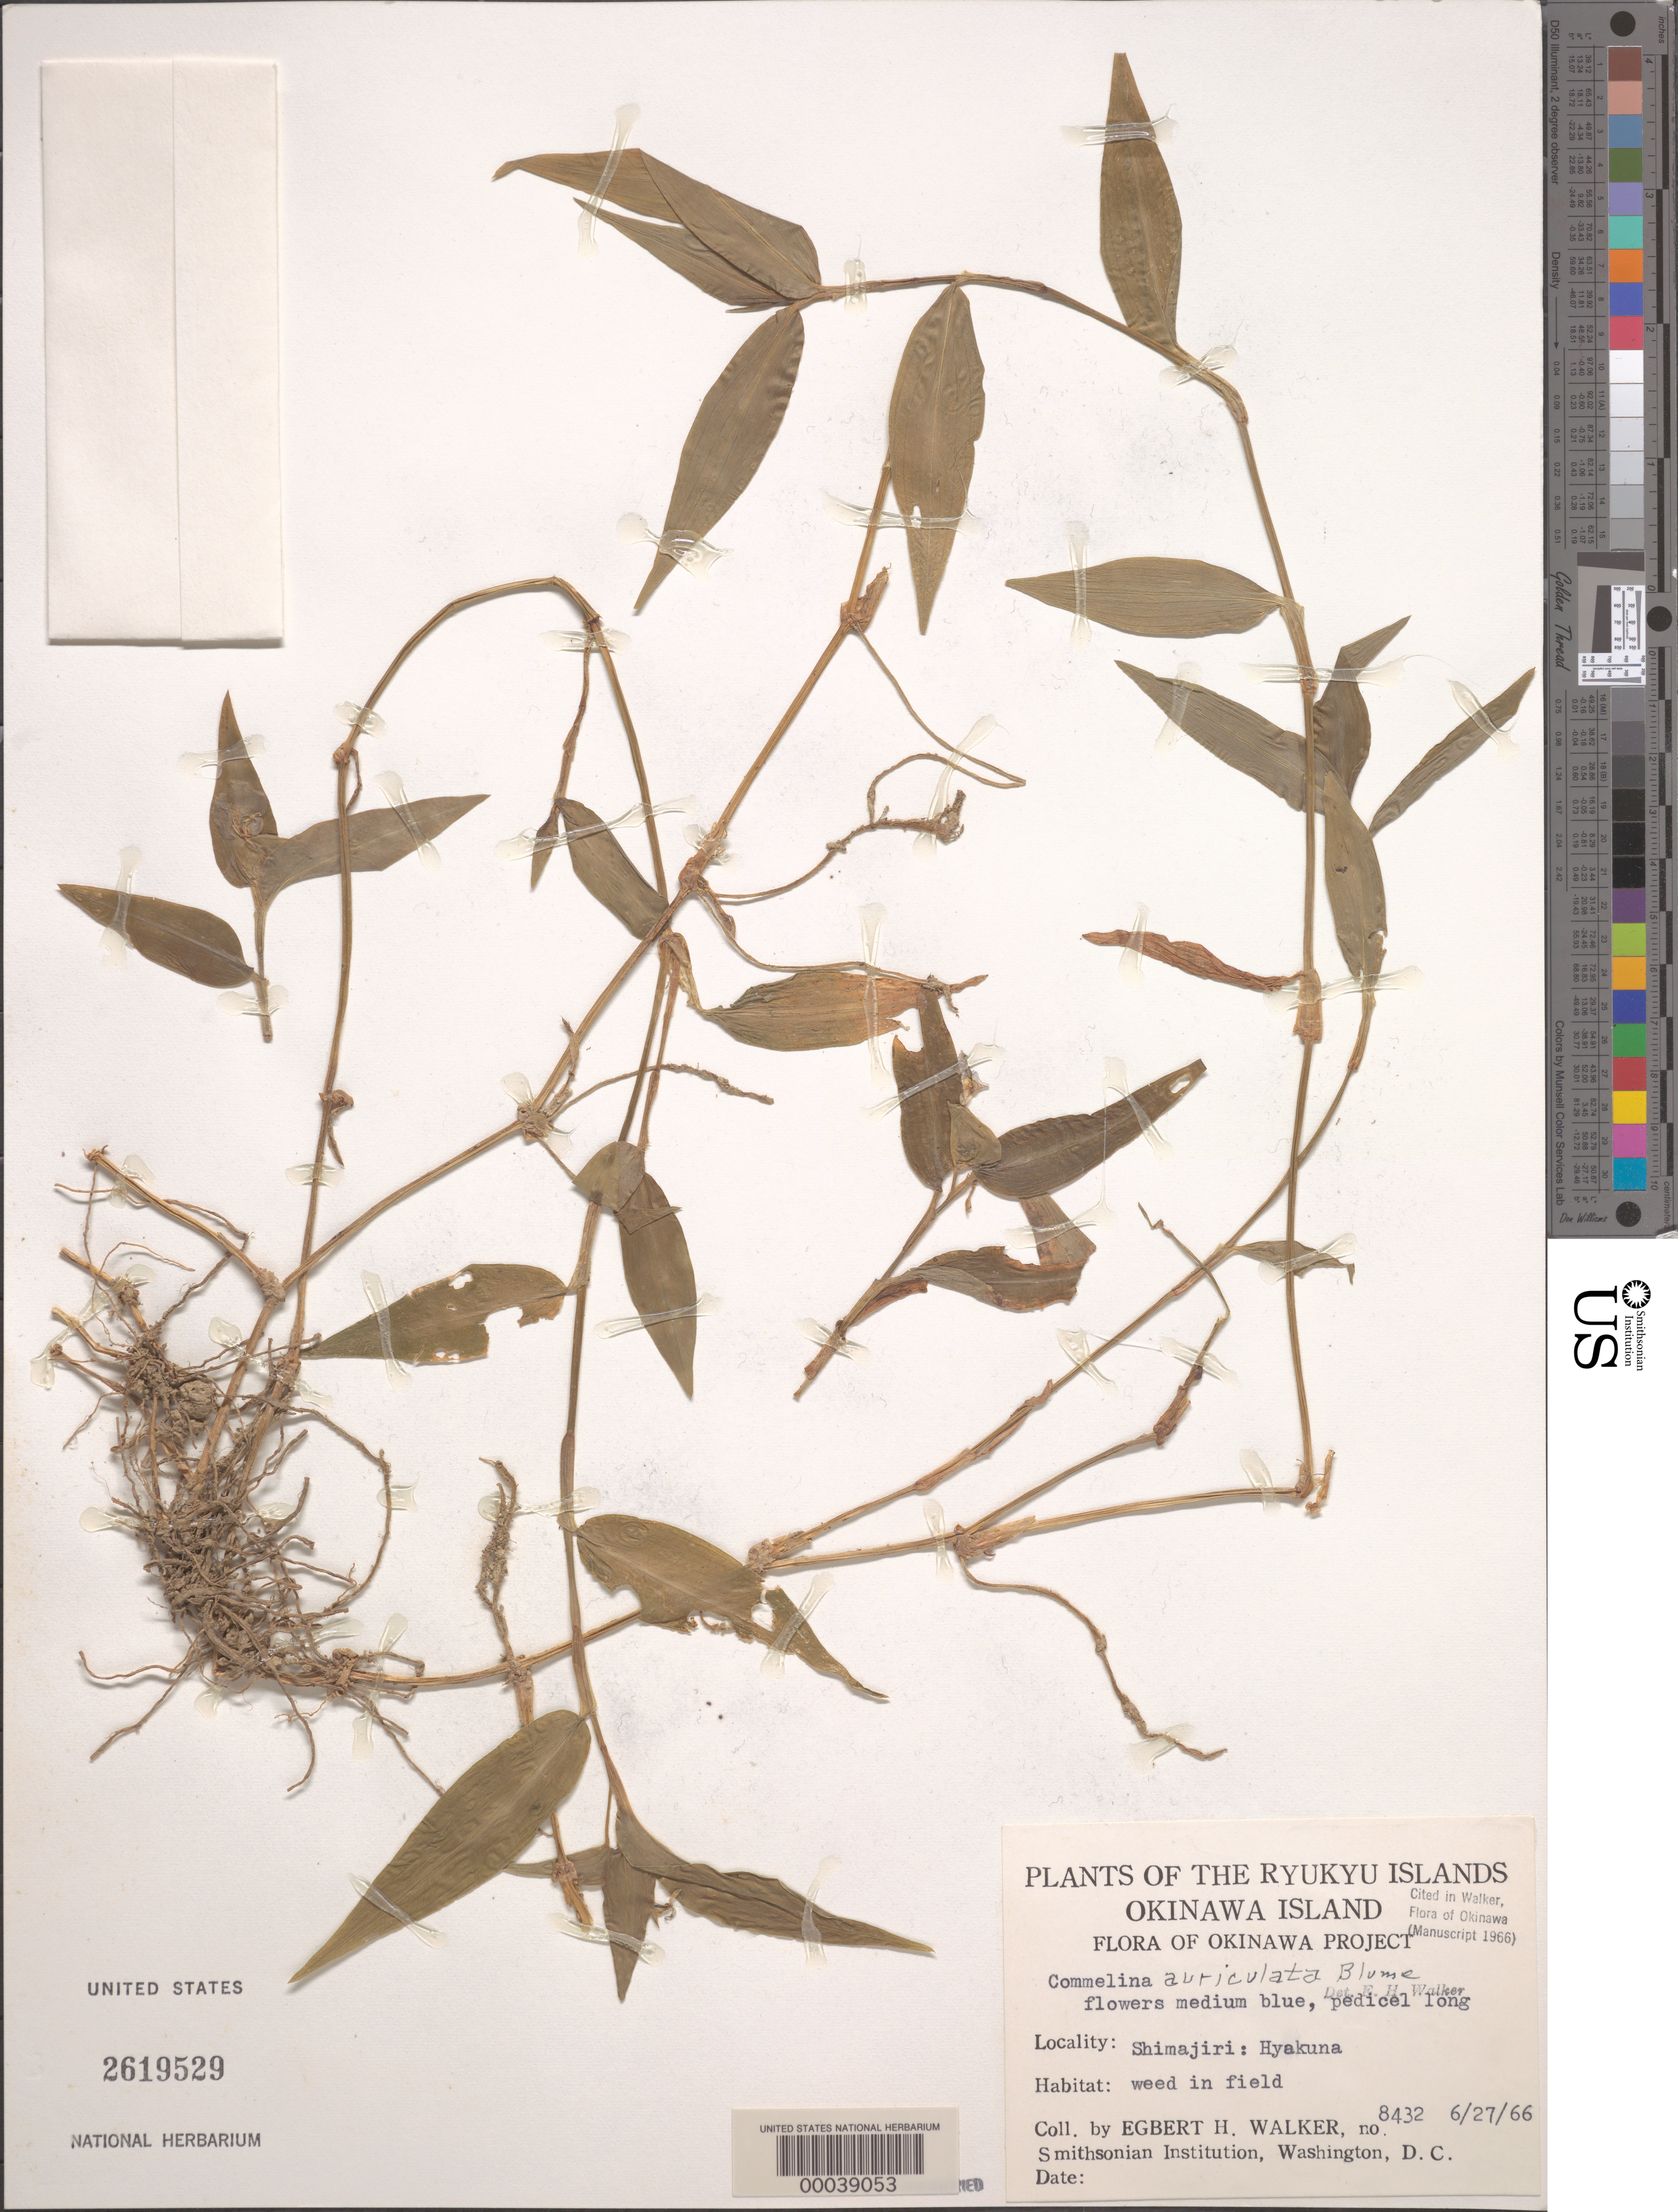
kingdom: Plantae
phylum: Tracheophyta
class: Liliopsida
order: Commelinales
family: Commelinaceae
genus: Commelina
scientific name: Commelina auriculata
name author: Blume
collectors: E. H. Walker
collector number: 8432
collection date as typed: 27 Jun 1966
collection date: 1966-06-27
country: Japan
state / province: Okinawa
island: Ryukyu Is.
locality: Shimajiri; hyakuna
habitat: Field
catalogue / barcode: US 2619529